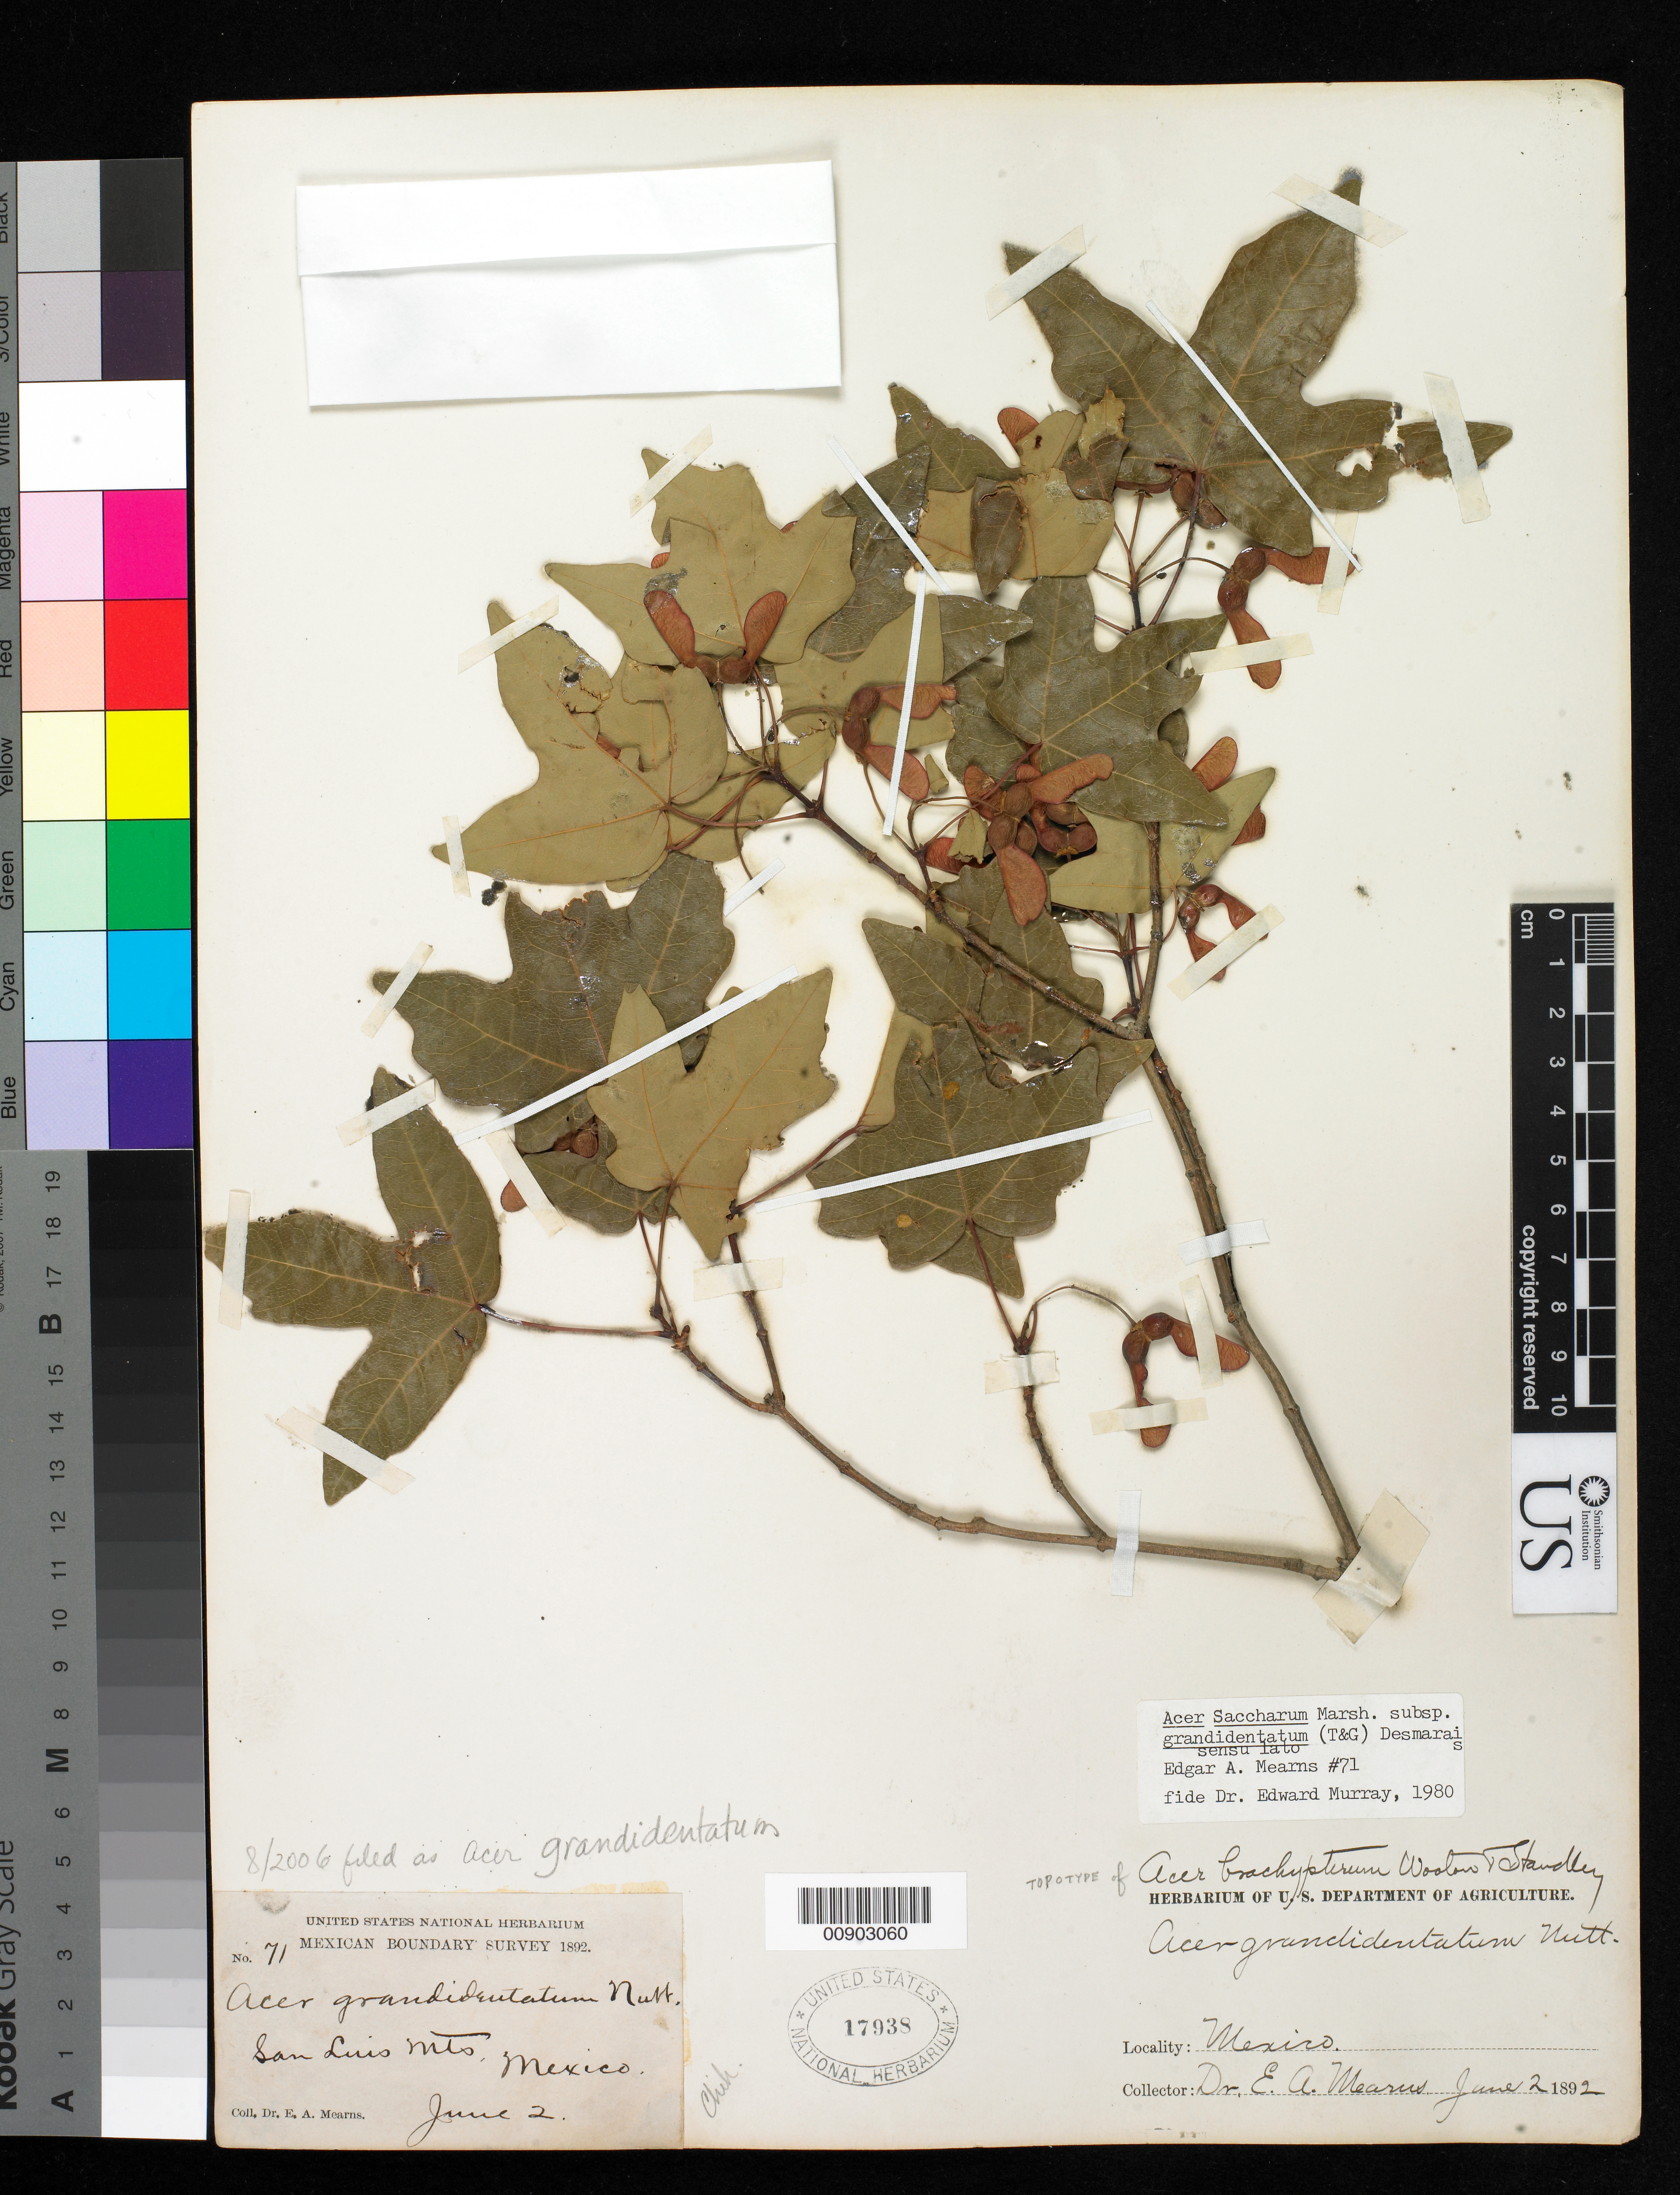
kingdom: Plantae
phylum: Tracheophyta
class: Magnoliopsida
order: Sapindales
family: Sapindaceae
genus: Acer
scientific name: Acer grandidentatum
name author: Nutt.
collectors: E. A. Mearns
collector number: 71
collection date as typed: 02 Jun 1892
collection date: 1892-06-02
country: Mexico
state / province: Chihuahua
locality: San Luis Mts.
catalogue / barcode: US 17938